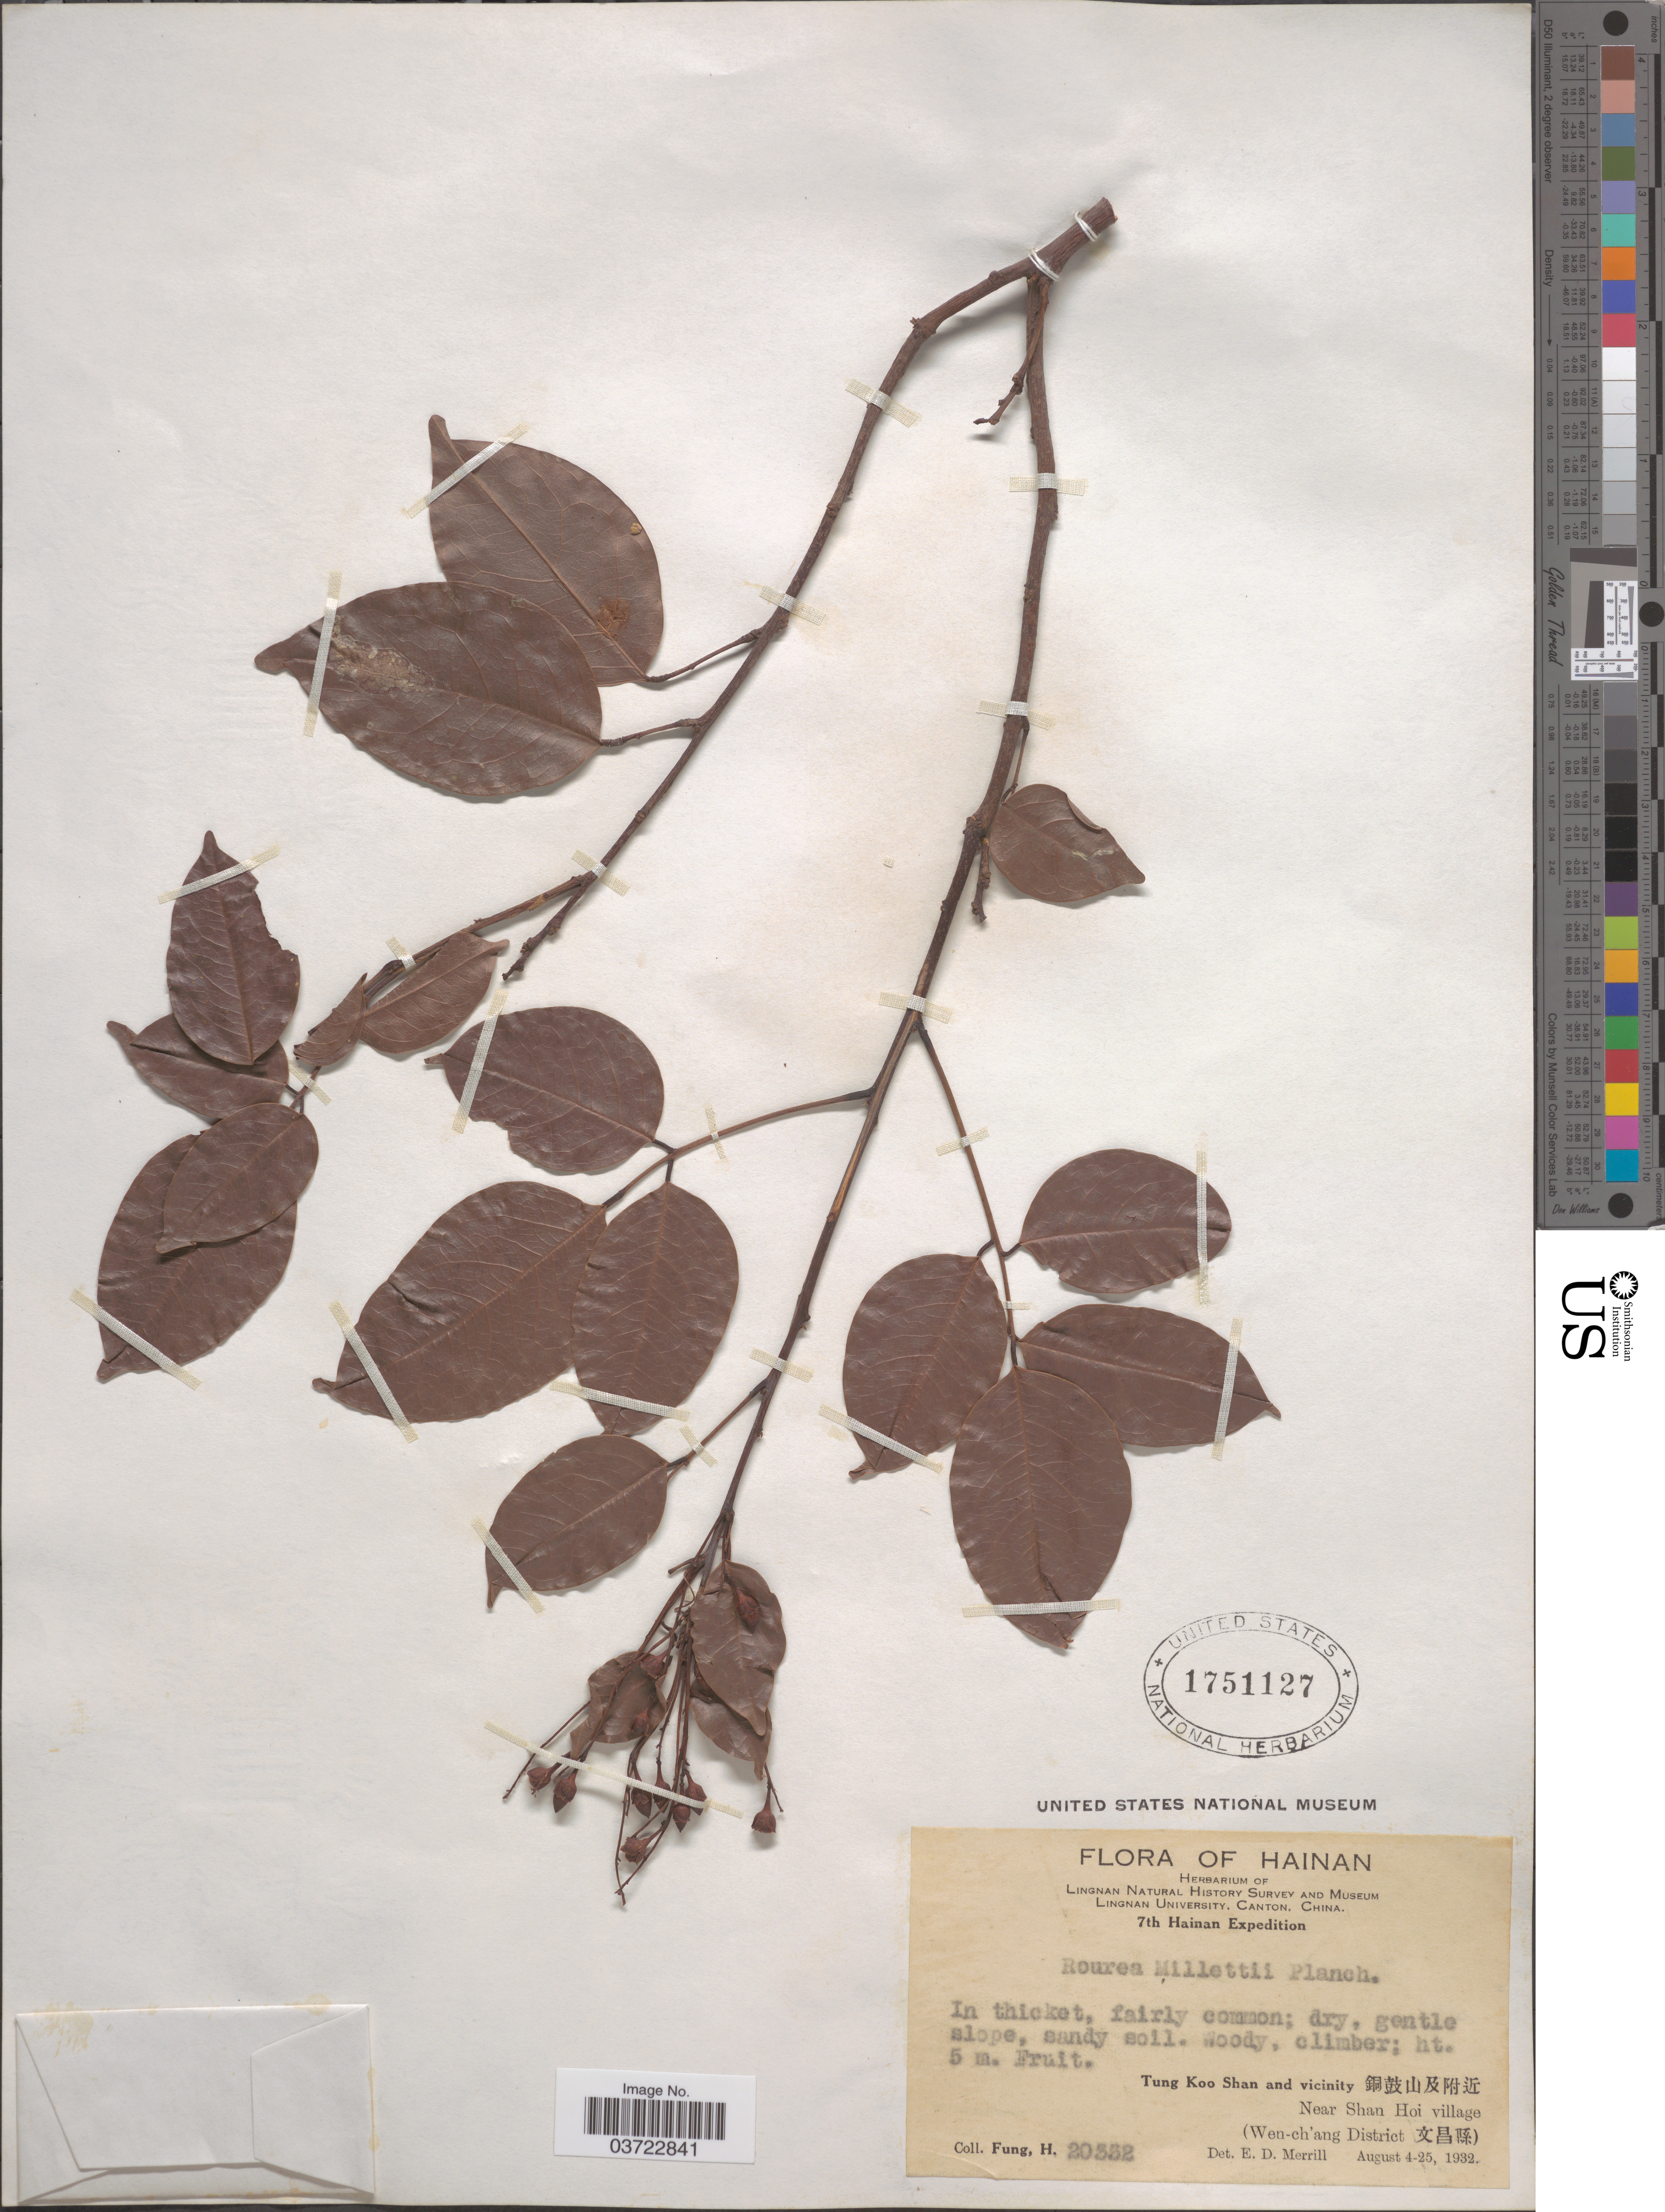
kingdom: Plantae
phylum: Tracheophyta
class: Magnoliopsida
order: Oxalidales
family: Connaraceae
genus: Rourea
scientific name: Rourea millettii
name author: Planch.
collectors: H. Fung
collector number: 20332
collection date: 1932-08-04/1932-08-25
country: China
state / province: Hainan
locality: Tung Koo Shan and vicinity X. Near Shan Hoi village. (Wen-ch'ang District X).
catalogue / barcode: US 1751127